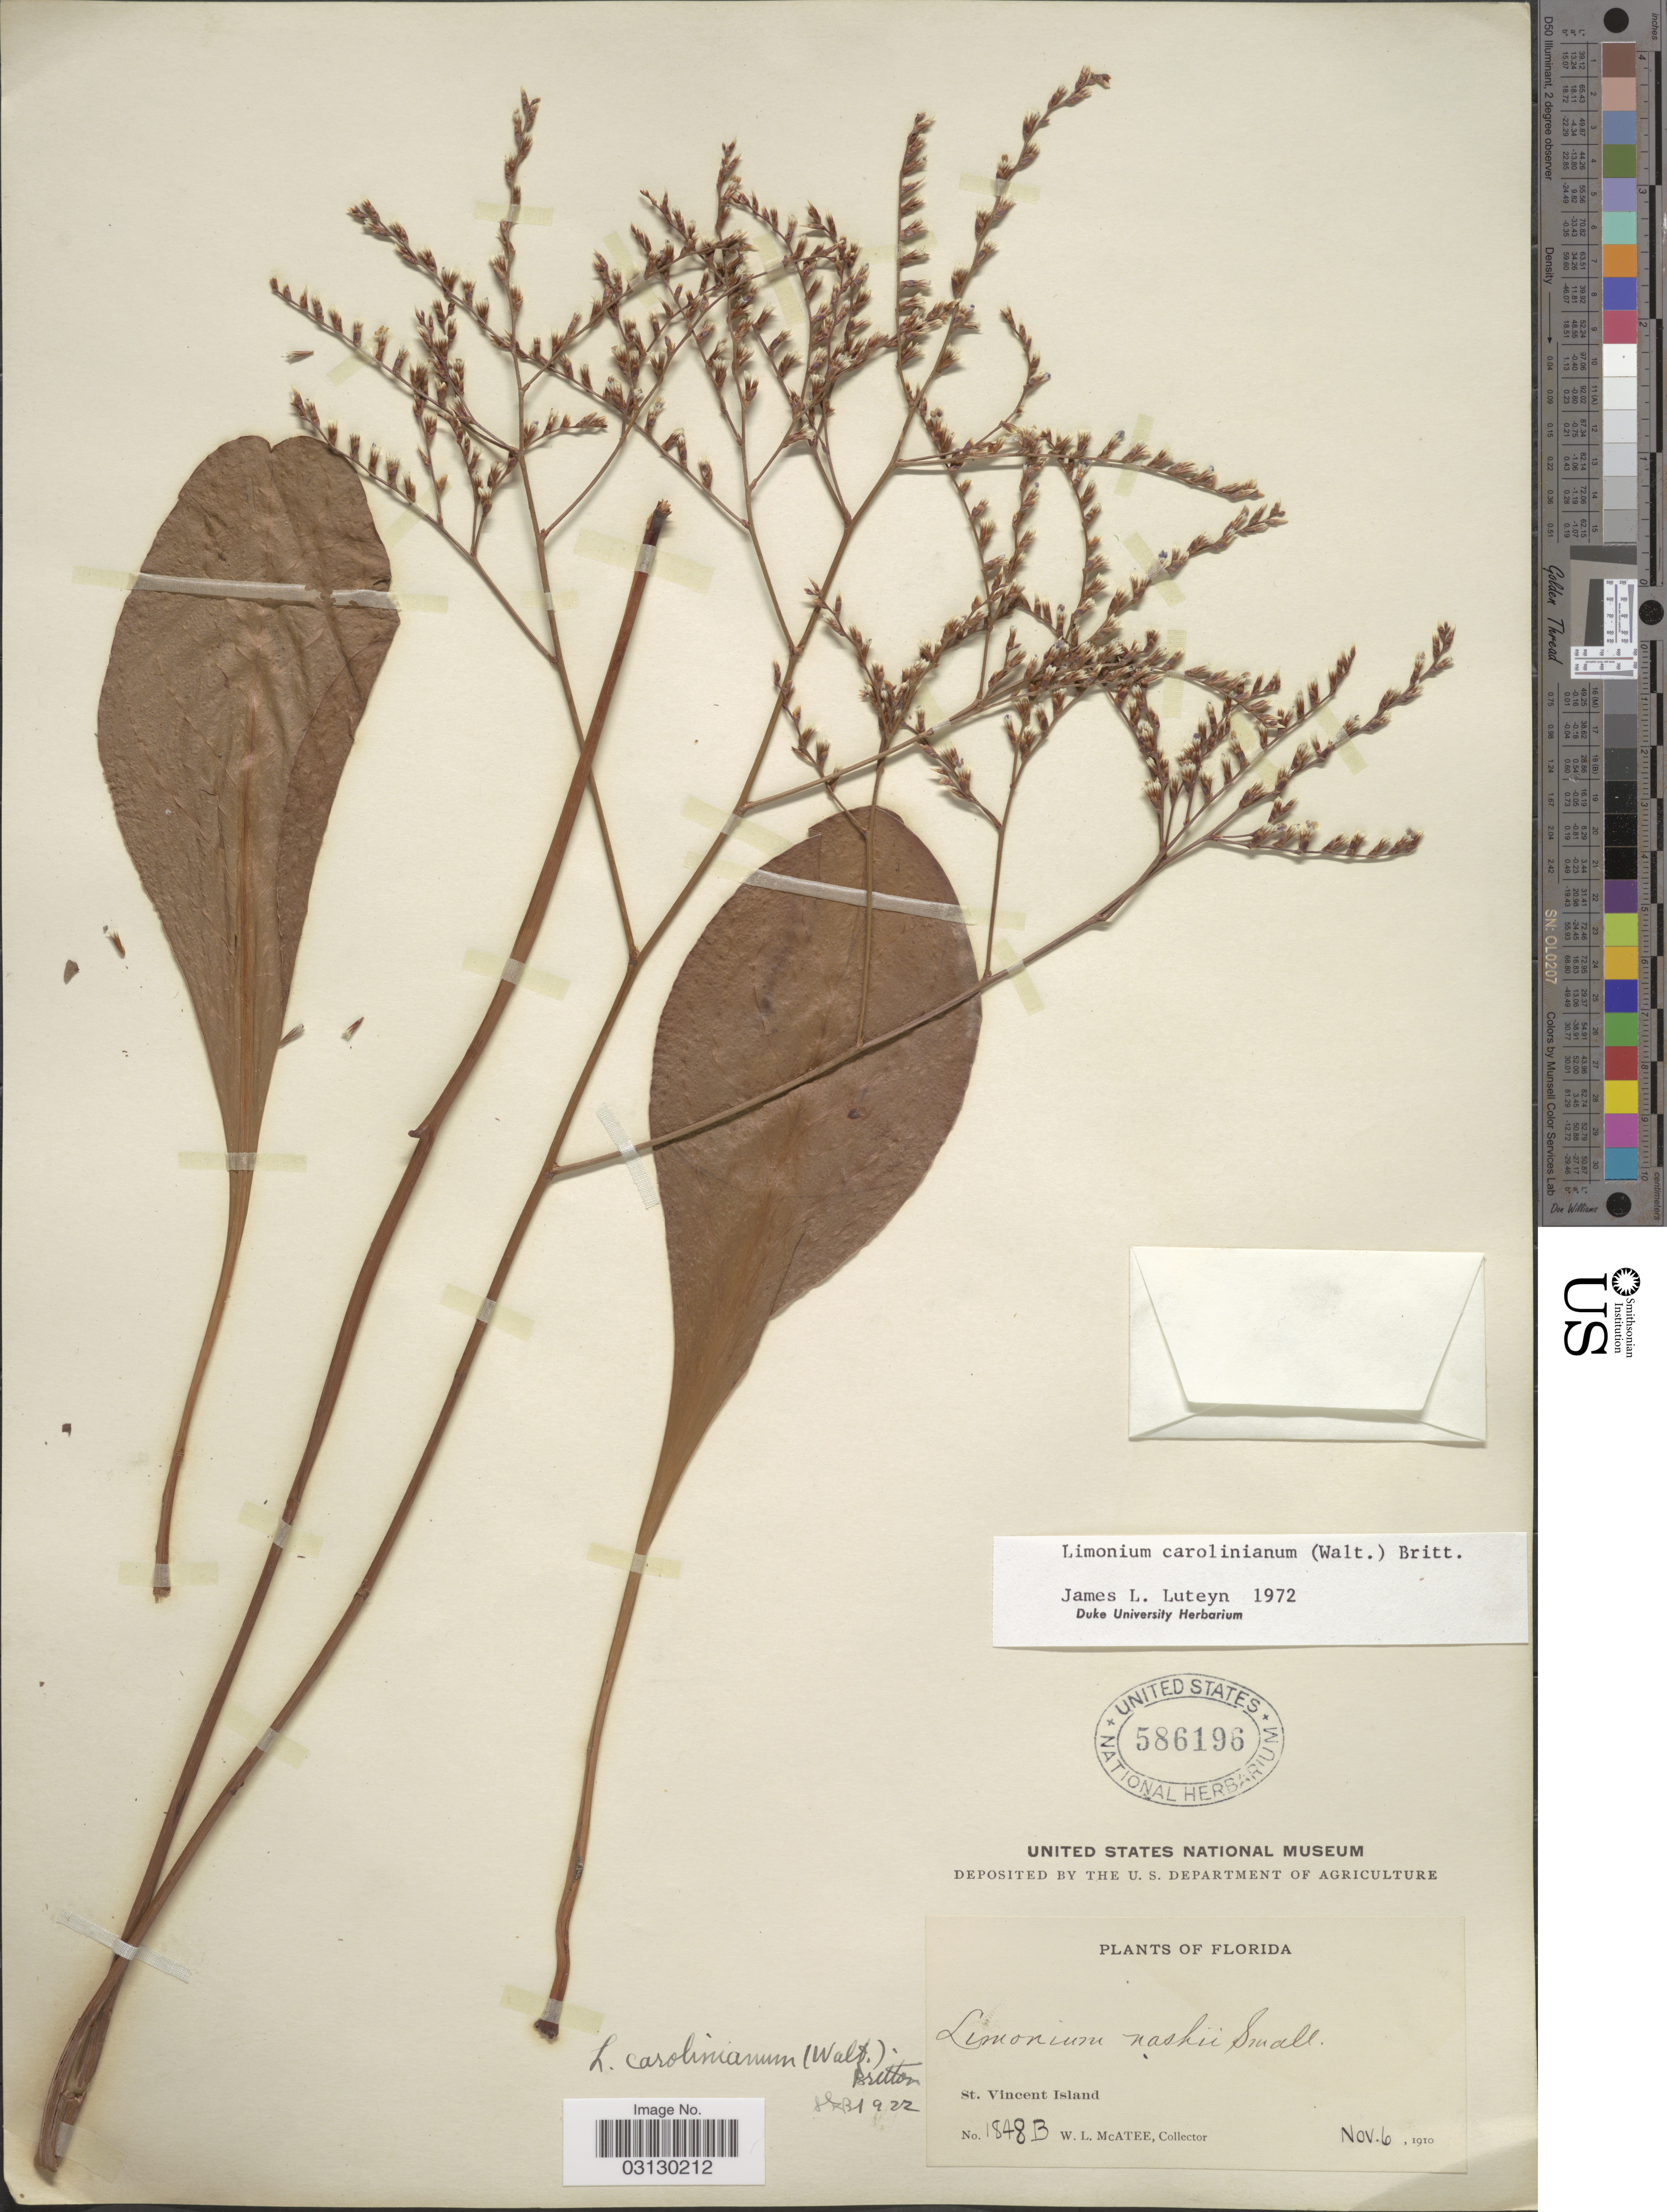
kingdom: Plantae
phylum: Tracheophyta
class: Magnoliopsida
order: Caryophyllales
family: Plumbaginaceae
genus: Limonium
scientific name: Limonium carolinianum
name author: (Walter) Britton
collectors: W. McAtee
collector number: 1848B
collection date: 1910-11-06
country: United States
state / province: Florida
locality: St. Vincent Island.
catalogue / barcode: US 586196